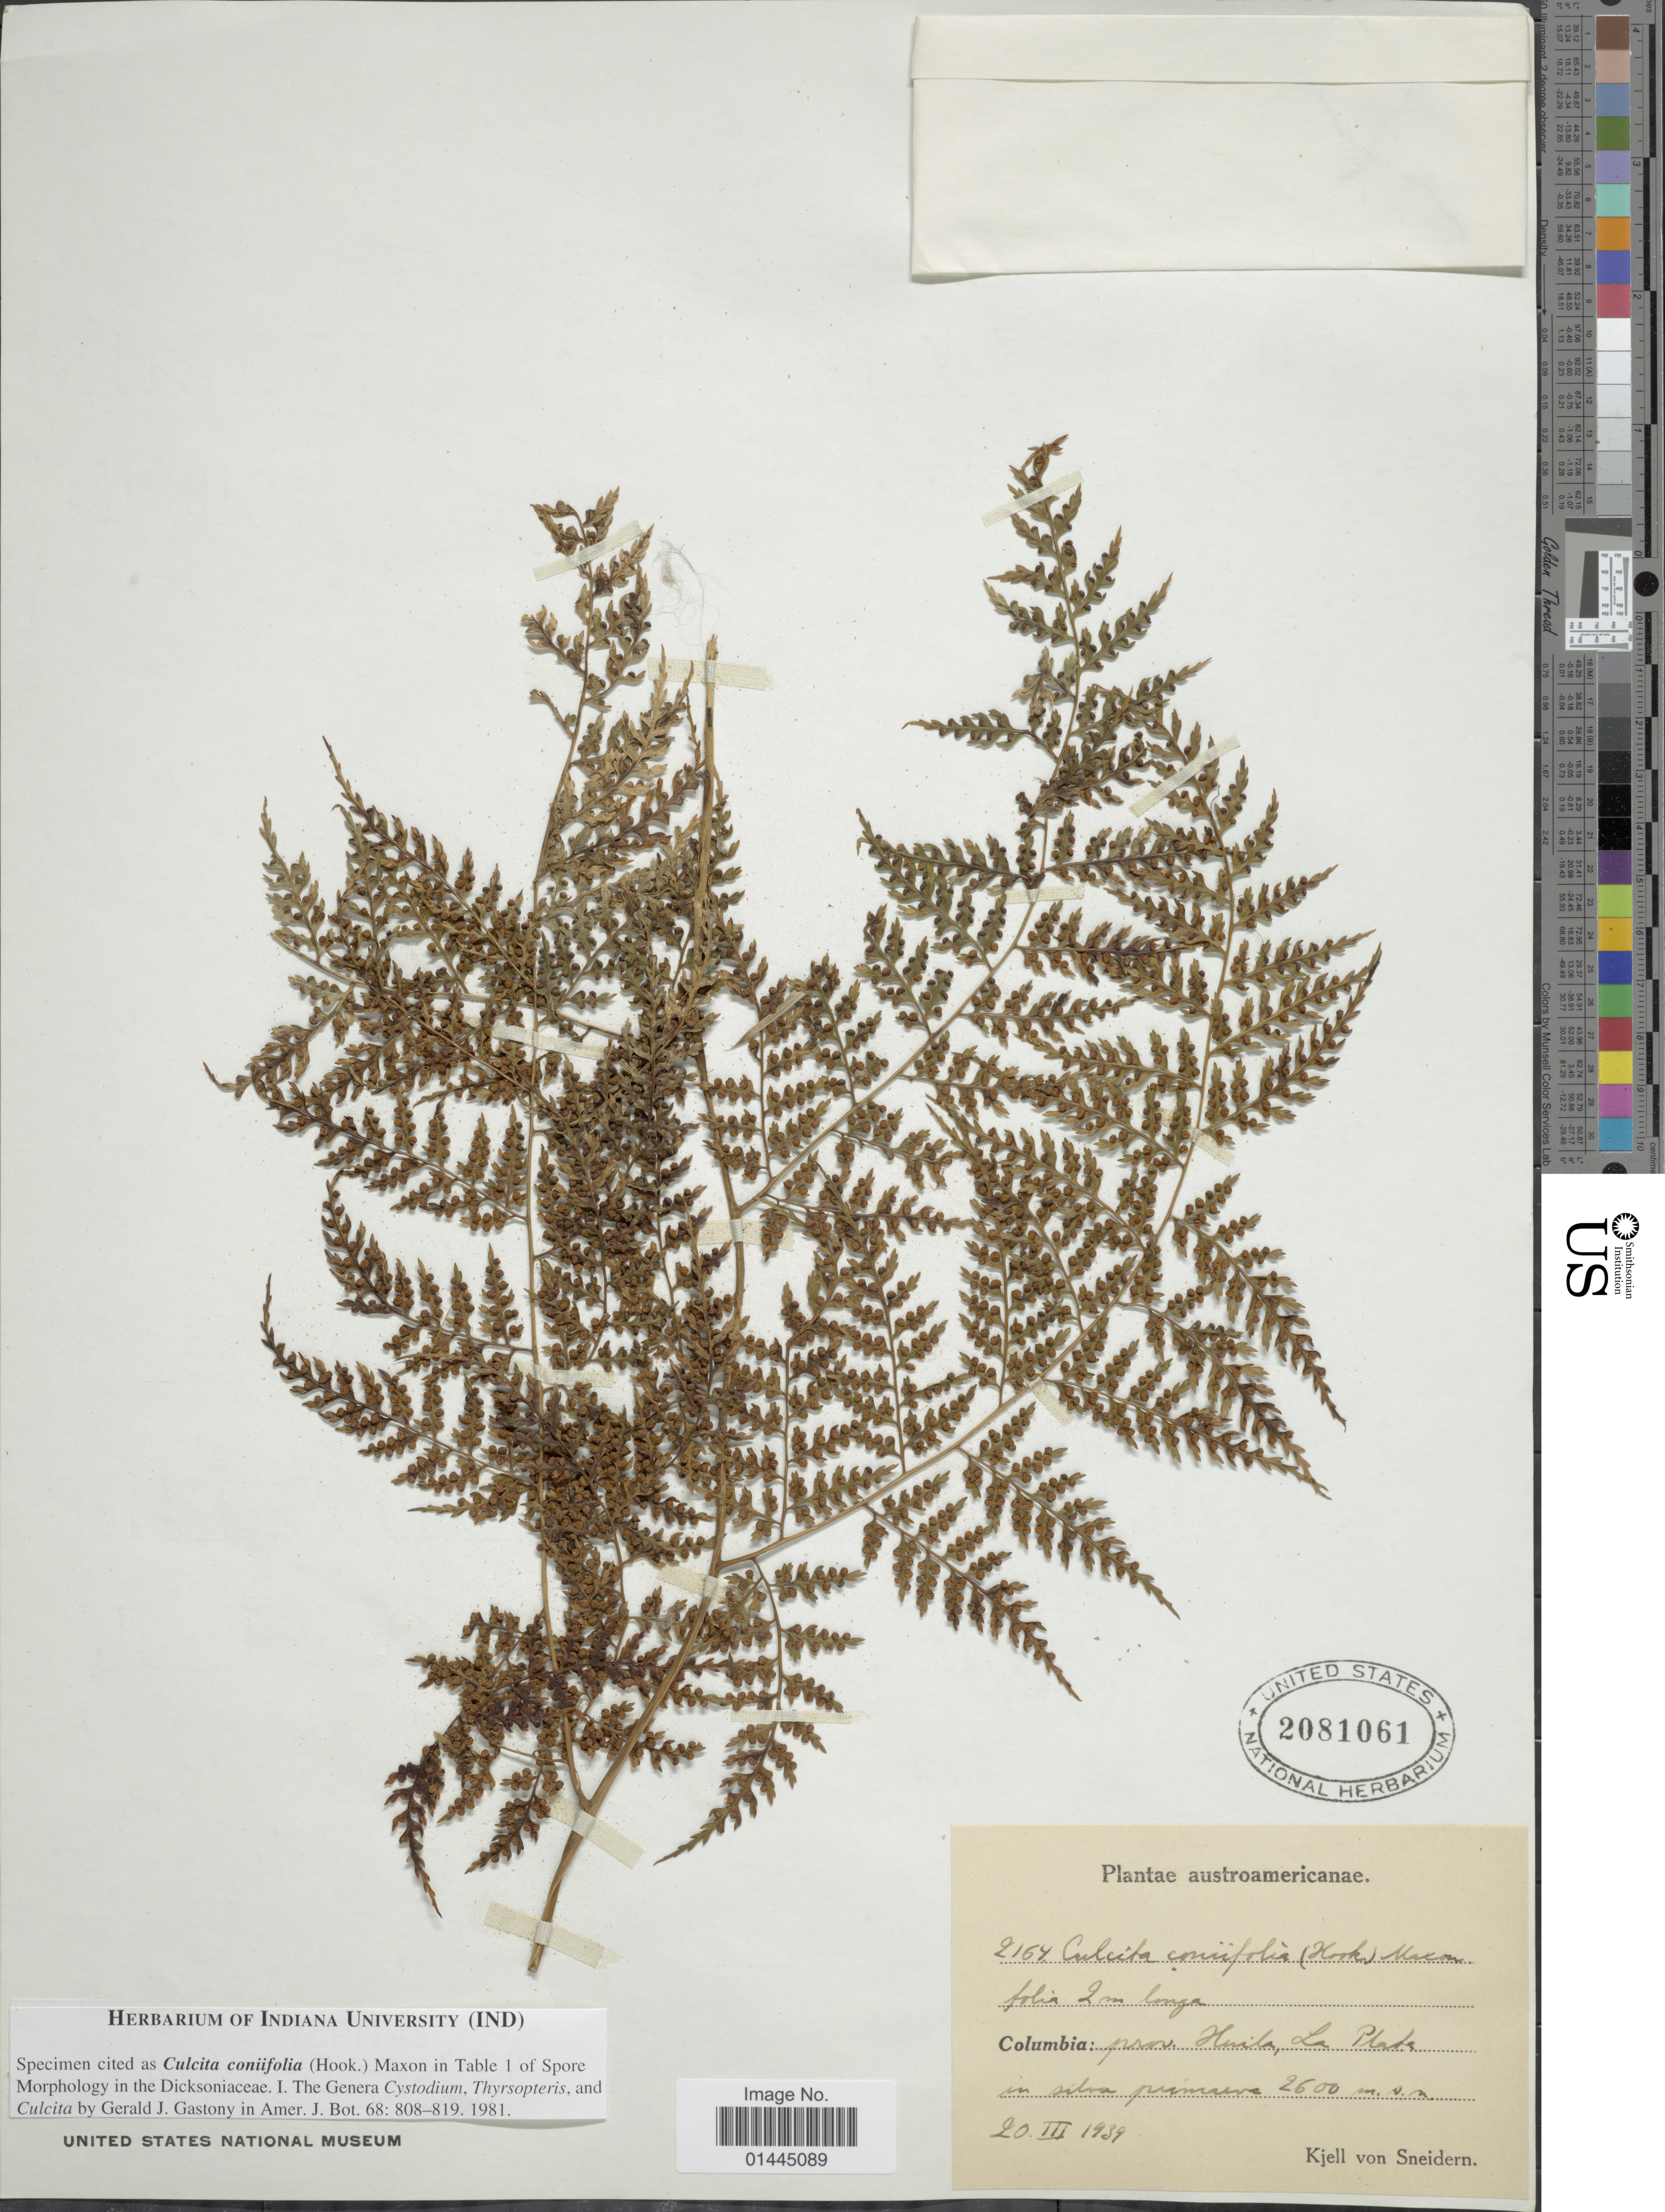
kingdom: Plantae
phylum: Tracheophyta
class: Polypodiopsida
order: Cyatheales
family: Culcitaceae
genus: Culcita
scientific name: Culcita coniifolia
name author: (Hook.) Maxon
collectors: K. von Sneidern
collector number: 2164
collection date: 1939-03-20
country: Colombia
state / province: Huila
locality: La Plata in silva primaeve.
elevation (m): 2600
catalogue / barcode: US 2081061